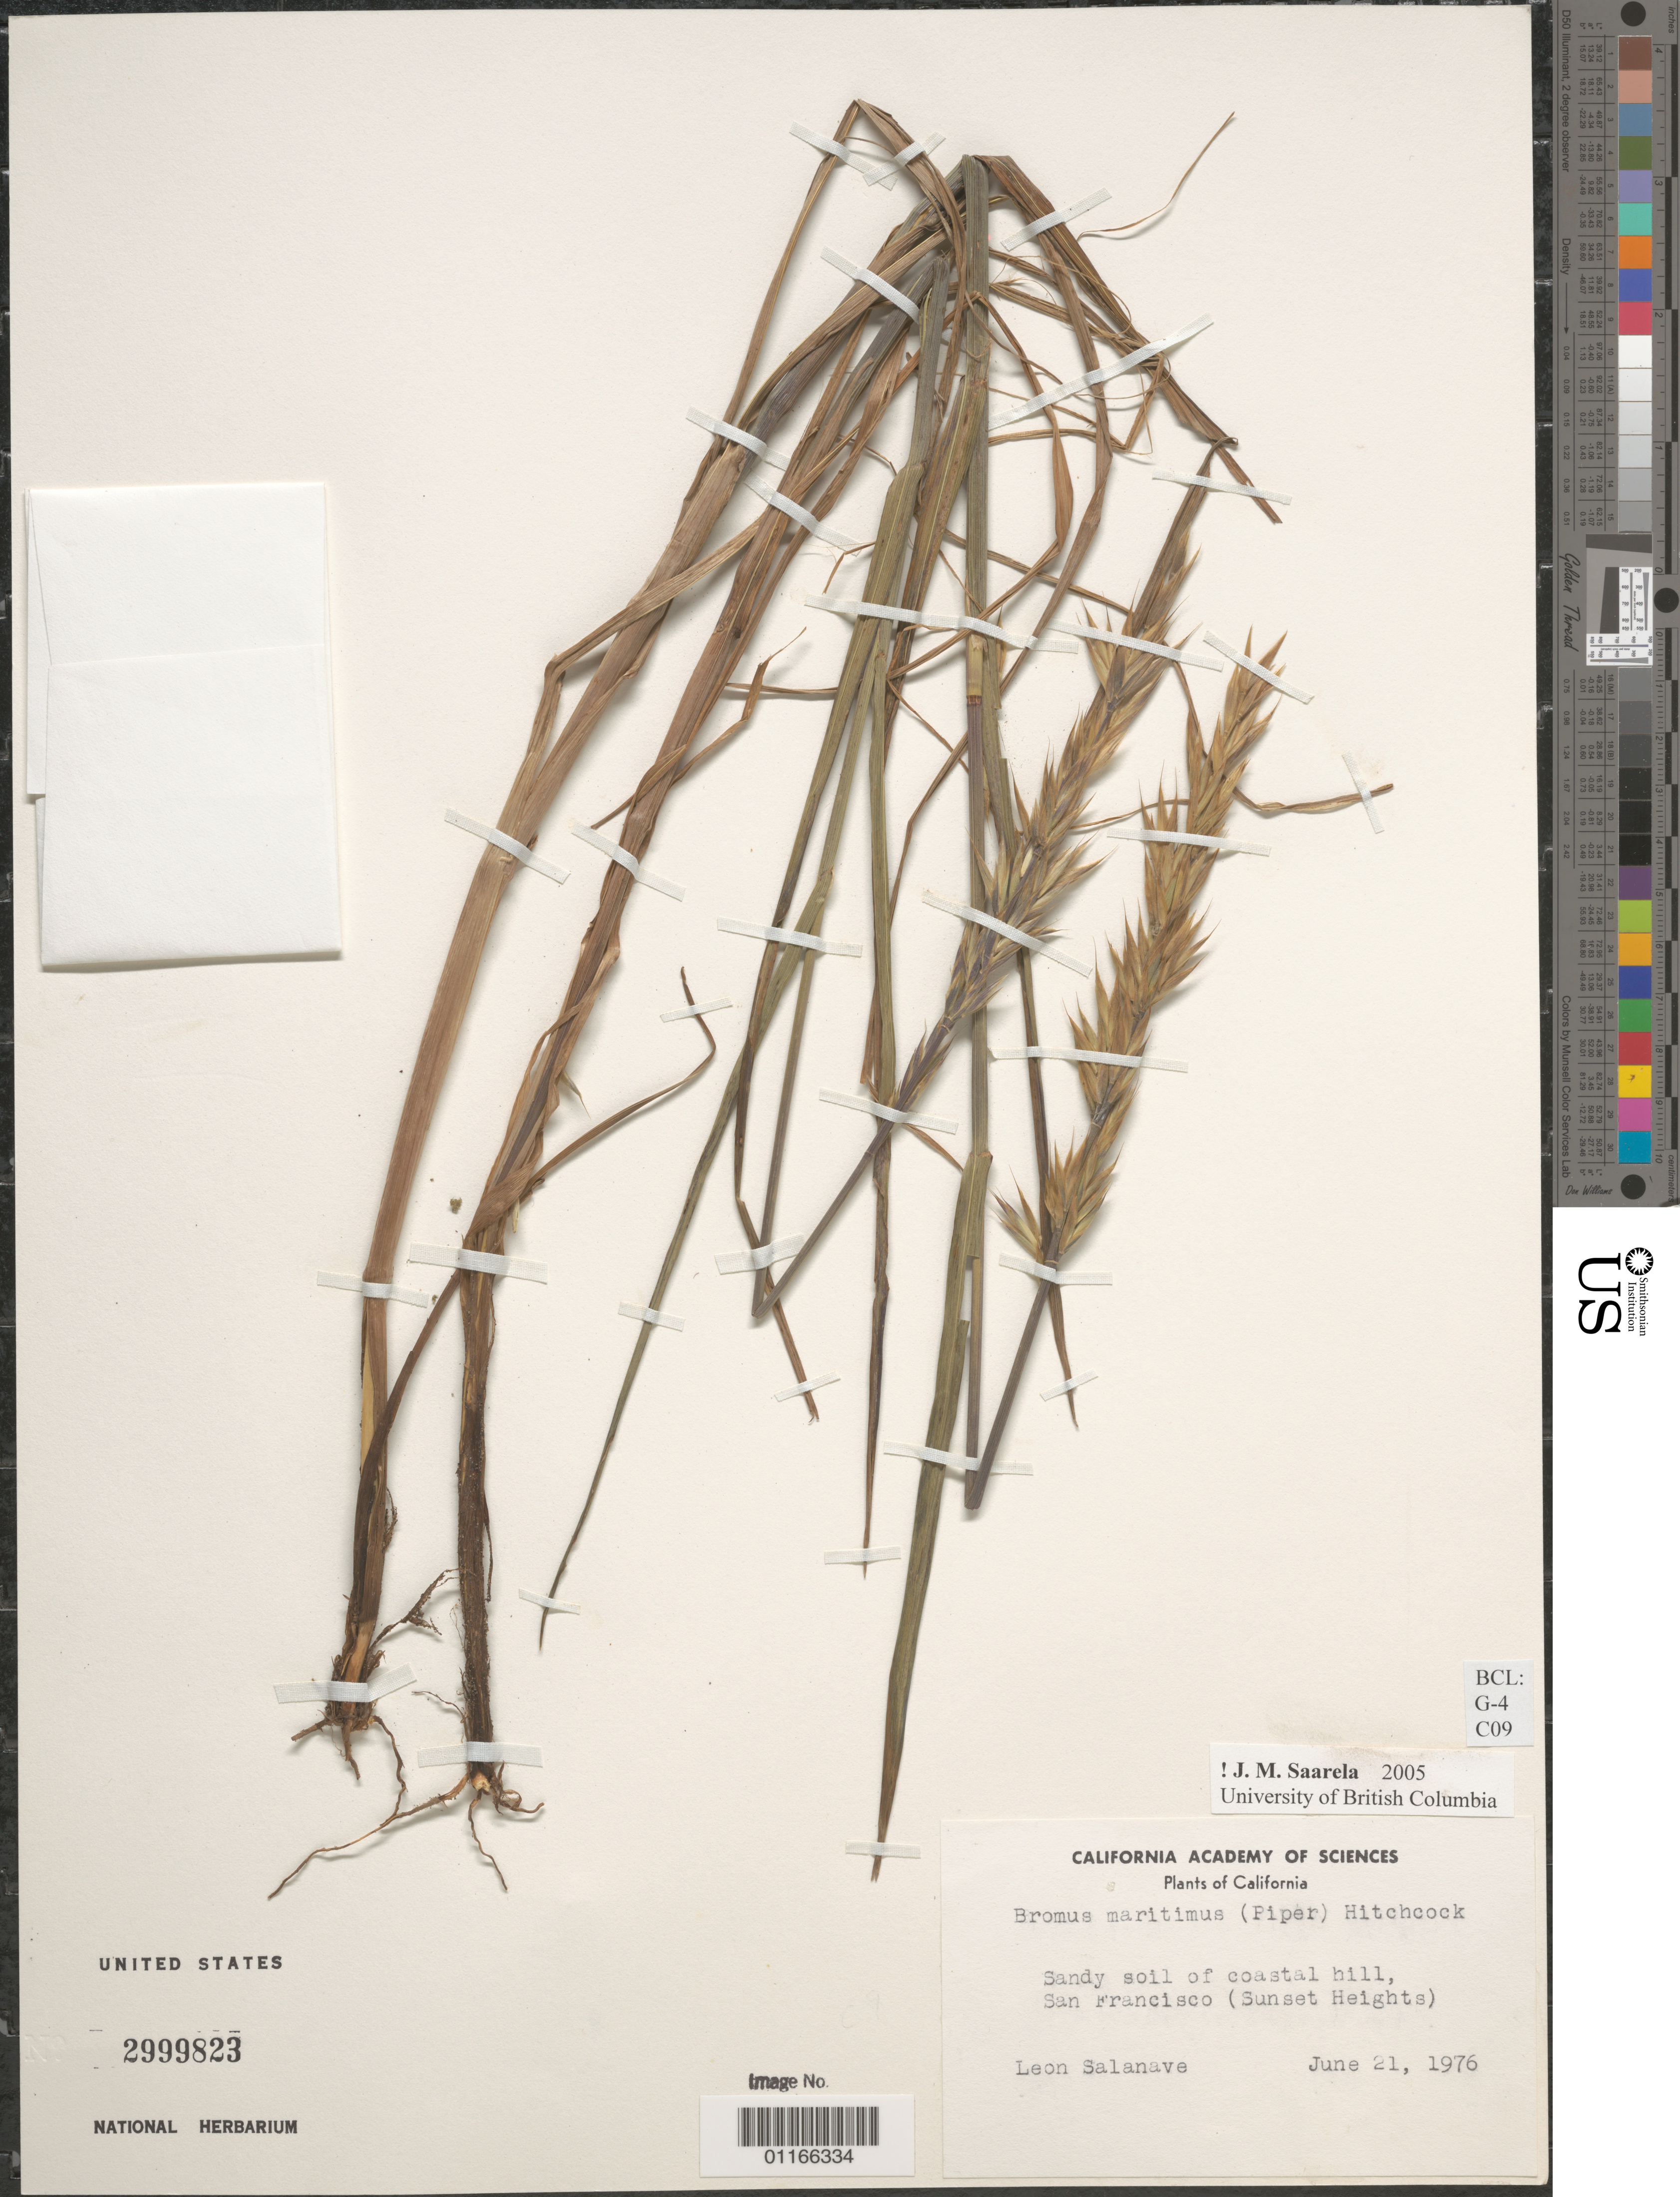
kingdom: Plantae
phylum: Tracheophyta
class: Liliopsida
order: Poales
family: Poaceae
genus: Bromus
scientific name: Bromus maritimus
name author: (Piper) Hitchc.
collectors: L. Salanave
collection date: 1976-06-21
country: United States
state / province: California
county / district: San Francisco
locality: San Francisco (Sunset Heights)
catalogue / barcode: US 2999823